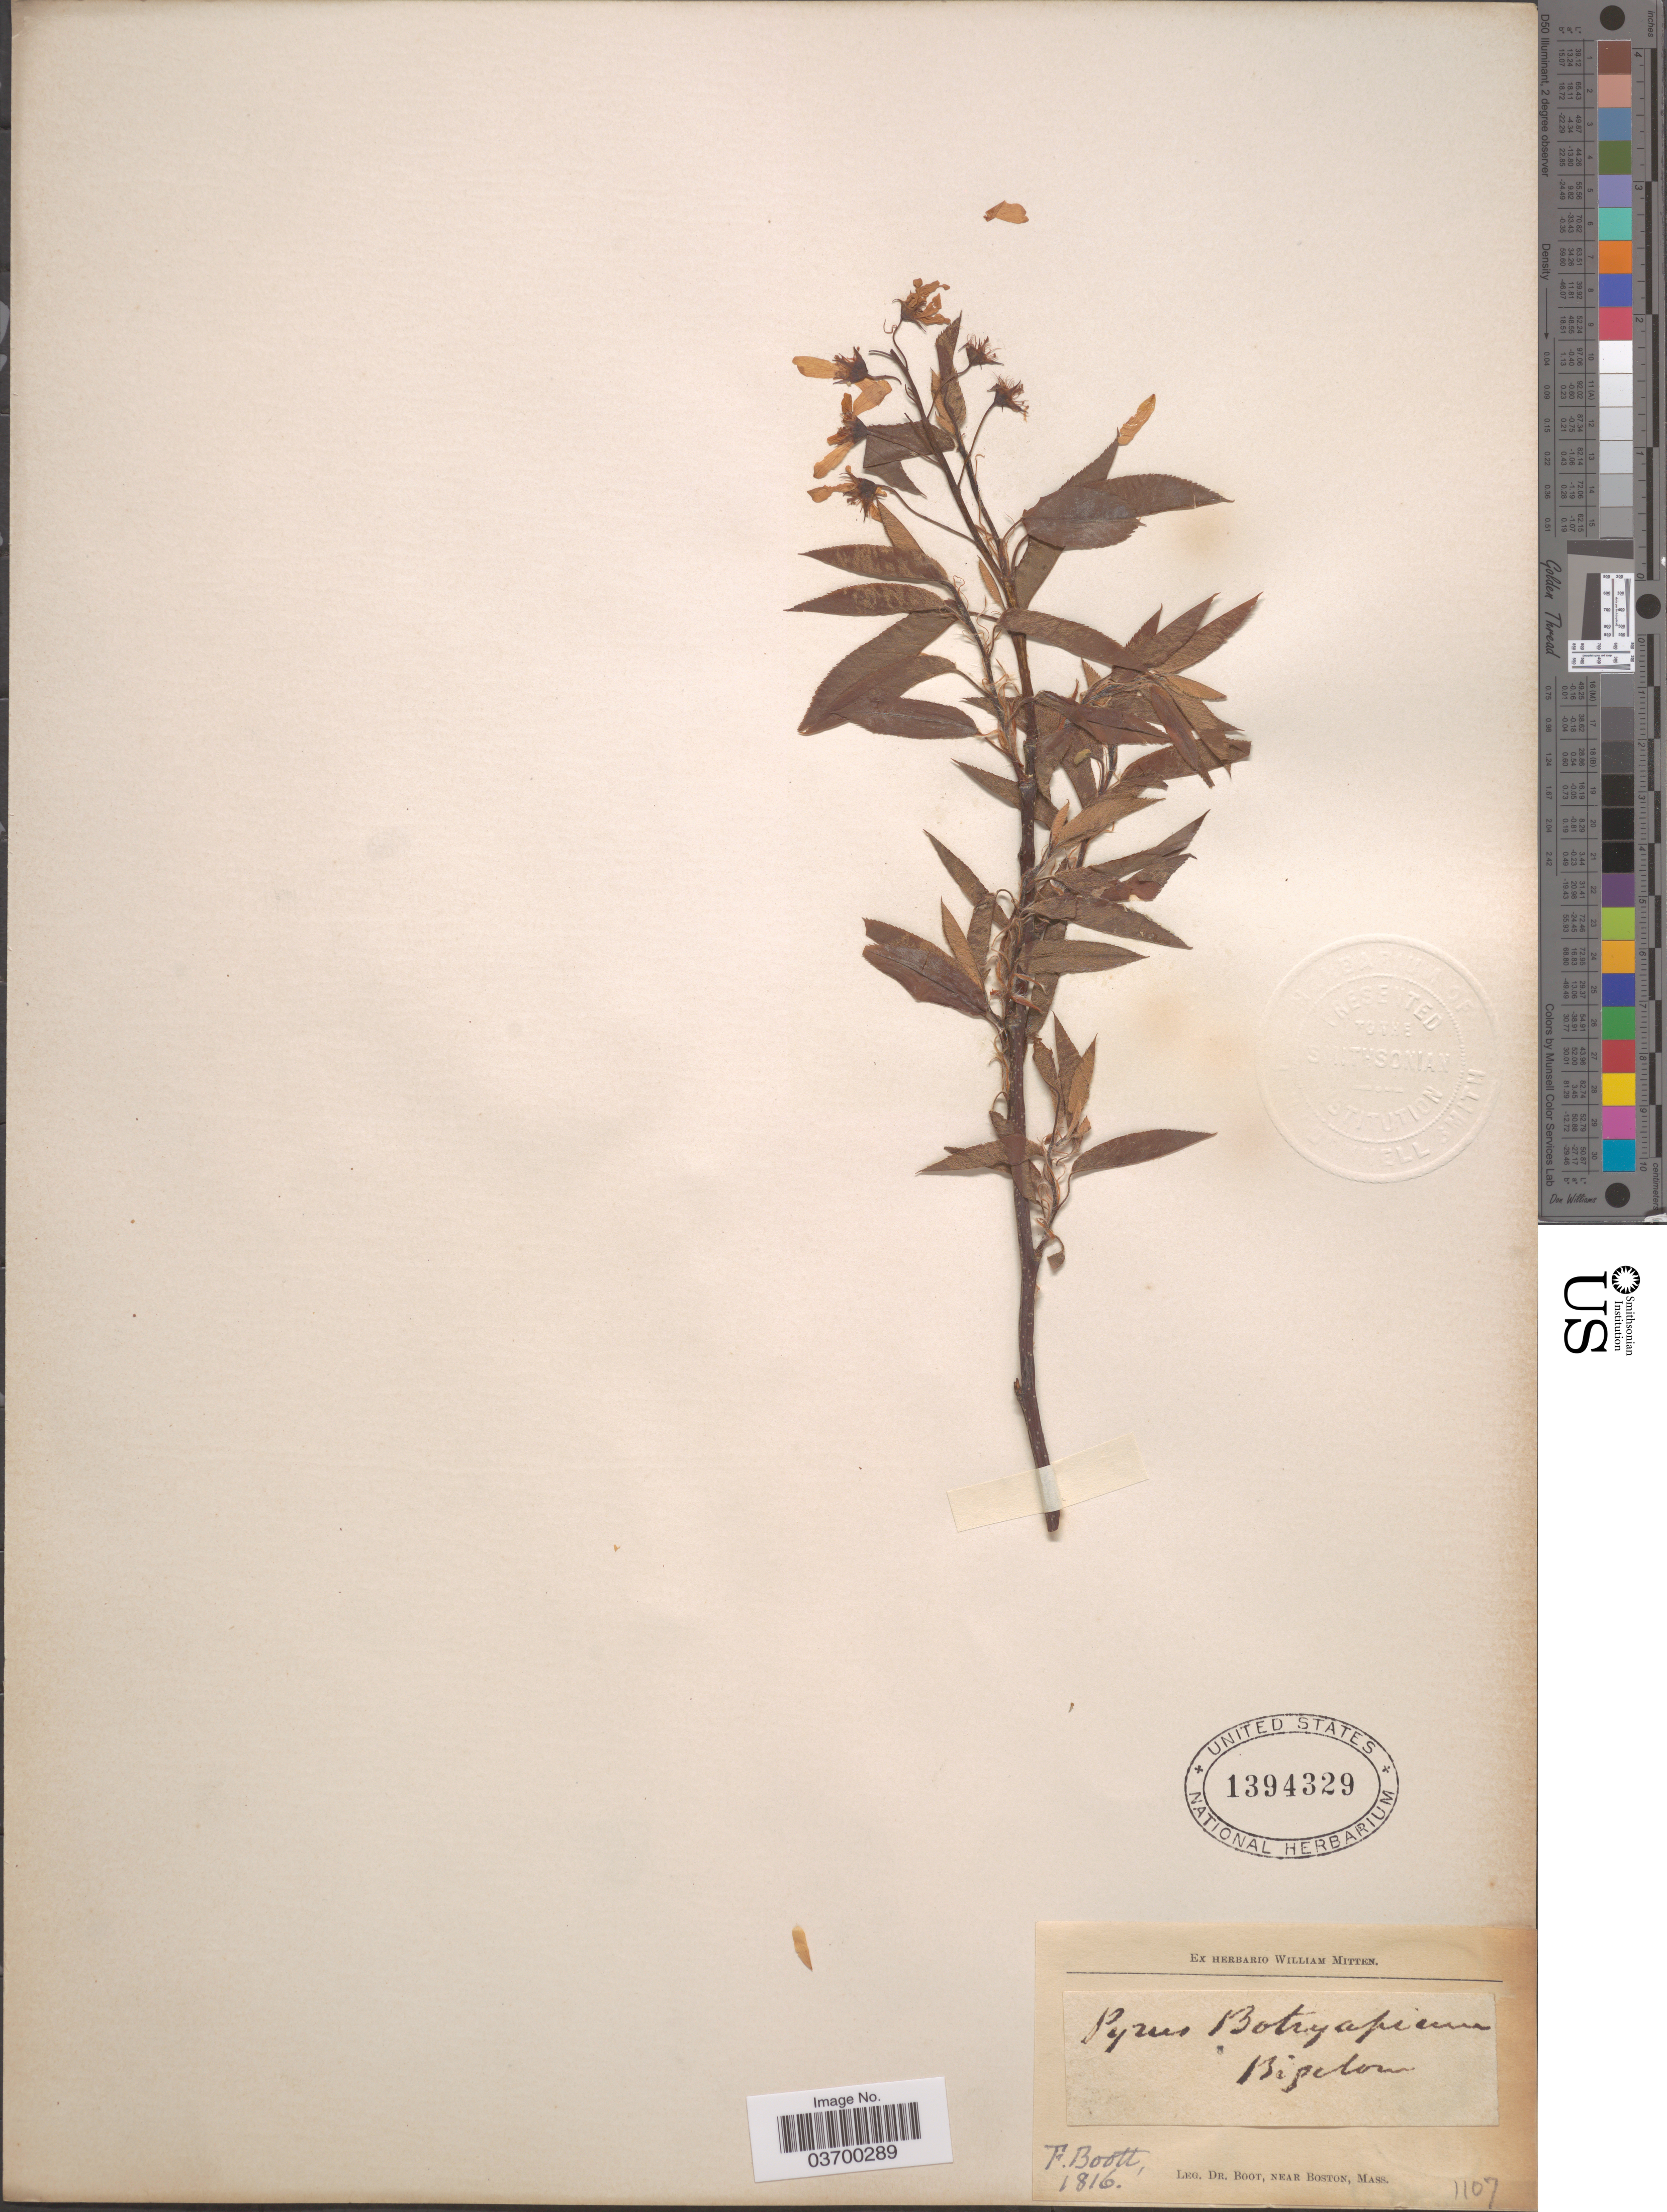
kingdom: Plantae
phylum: Tracheophyta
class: Magnoliopsida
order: Rosales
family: Rosaceae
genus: Amelanchier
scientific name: Amelanchier botryapium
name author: DC.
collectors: Boot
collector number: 1107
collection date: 1816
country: United States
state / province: Massachusetts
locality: Near Boston.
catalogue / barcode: US 1394329